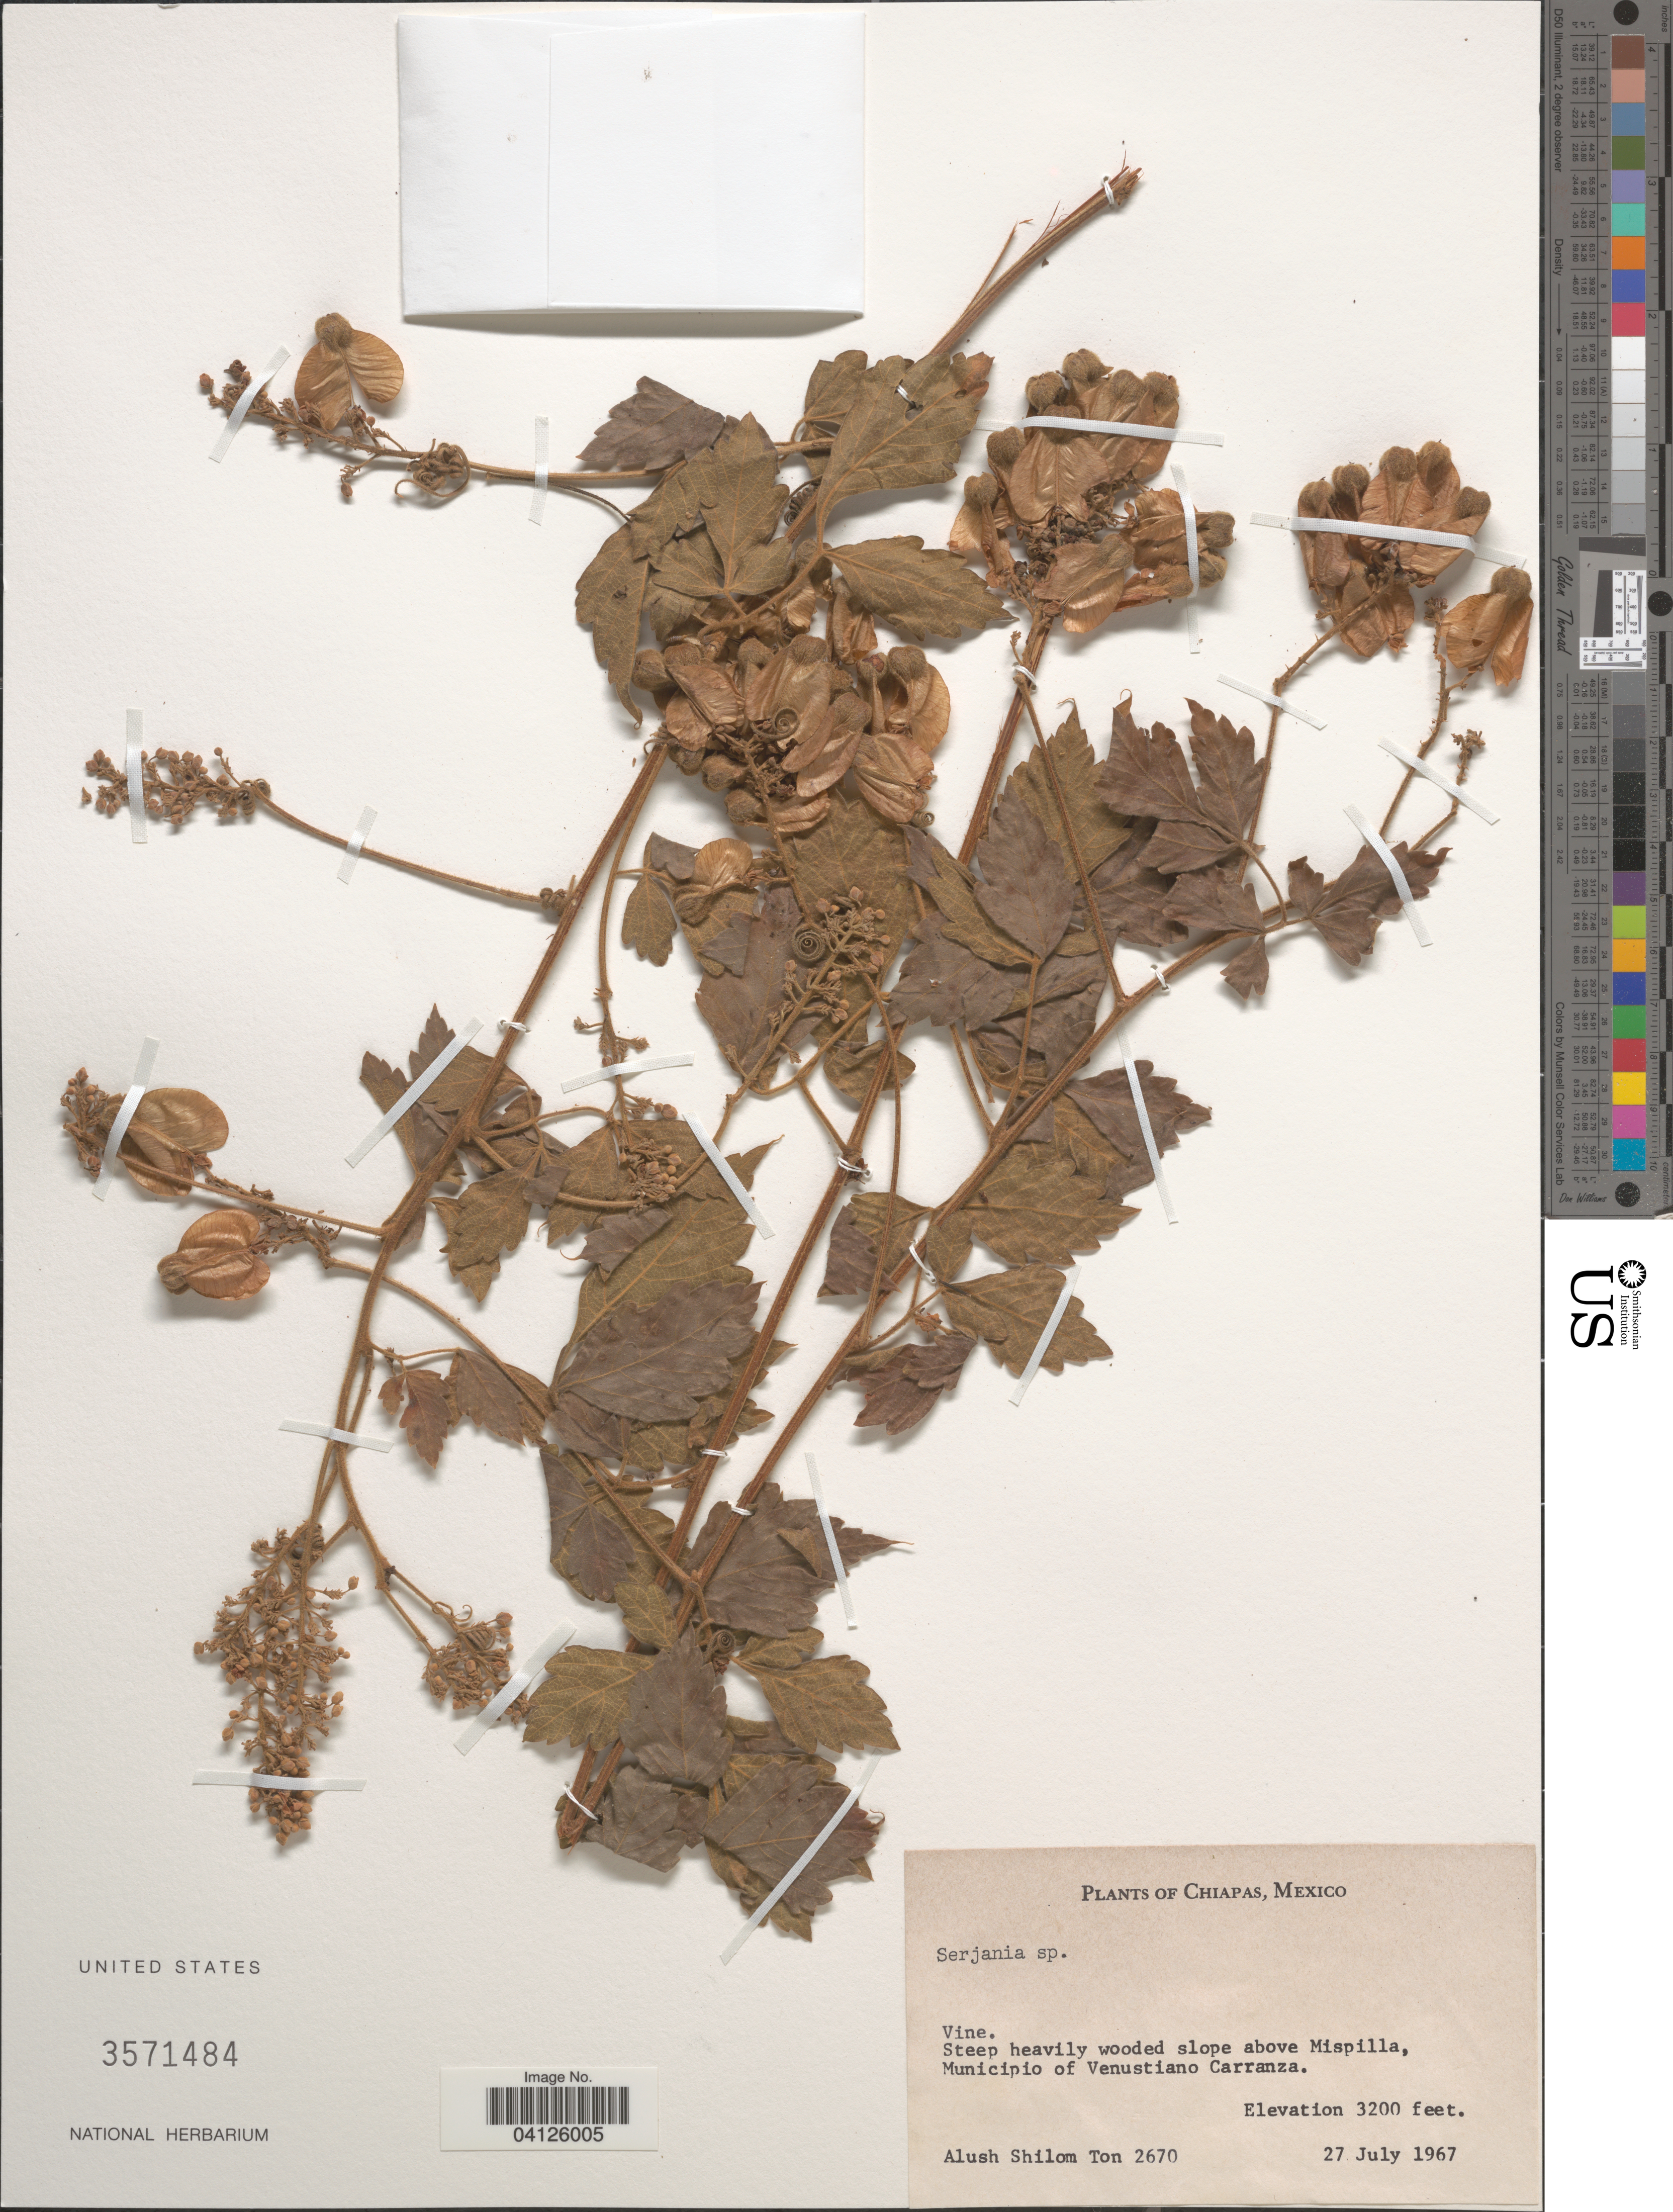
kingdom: Plantae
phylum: Tracheophyta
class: Magnoliopsida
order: Sapindales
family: Sapindaceae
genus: Serjania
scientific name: Serjania triquetra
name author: Radlk.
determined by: Acevedo-Rodriguez, P., (US), Smithsonian Institution - National Museum of Natural History (UNITED STATES)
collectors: A. M. Ton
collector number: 2670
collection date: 1967-07-27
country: Mexico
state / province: Chiapas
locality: Steep heavily wooded slope above Mispilla, Municipio of Venustiano Carranza.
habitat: Steep heavily wooded slope.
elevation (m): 975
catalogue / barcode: US 3571484